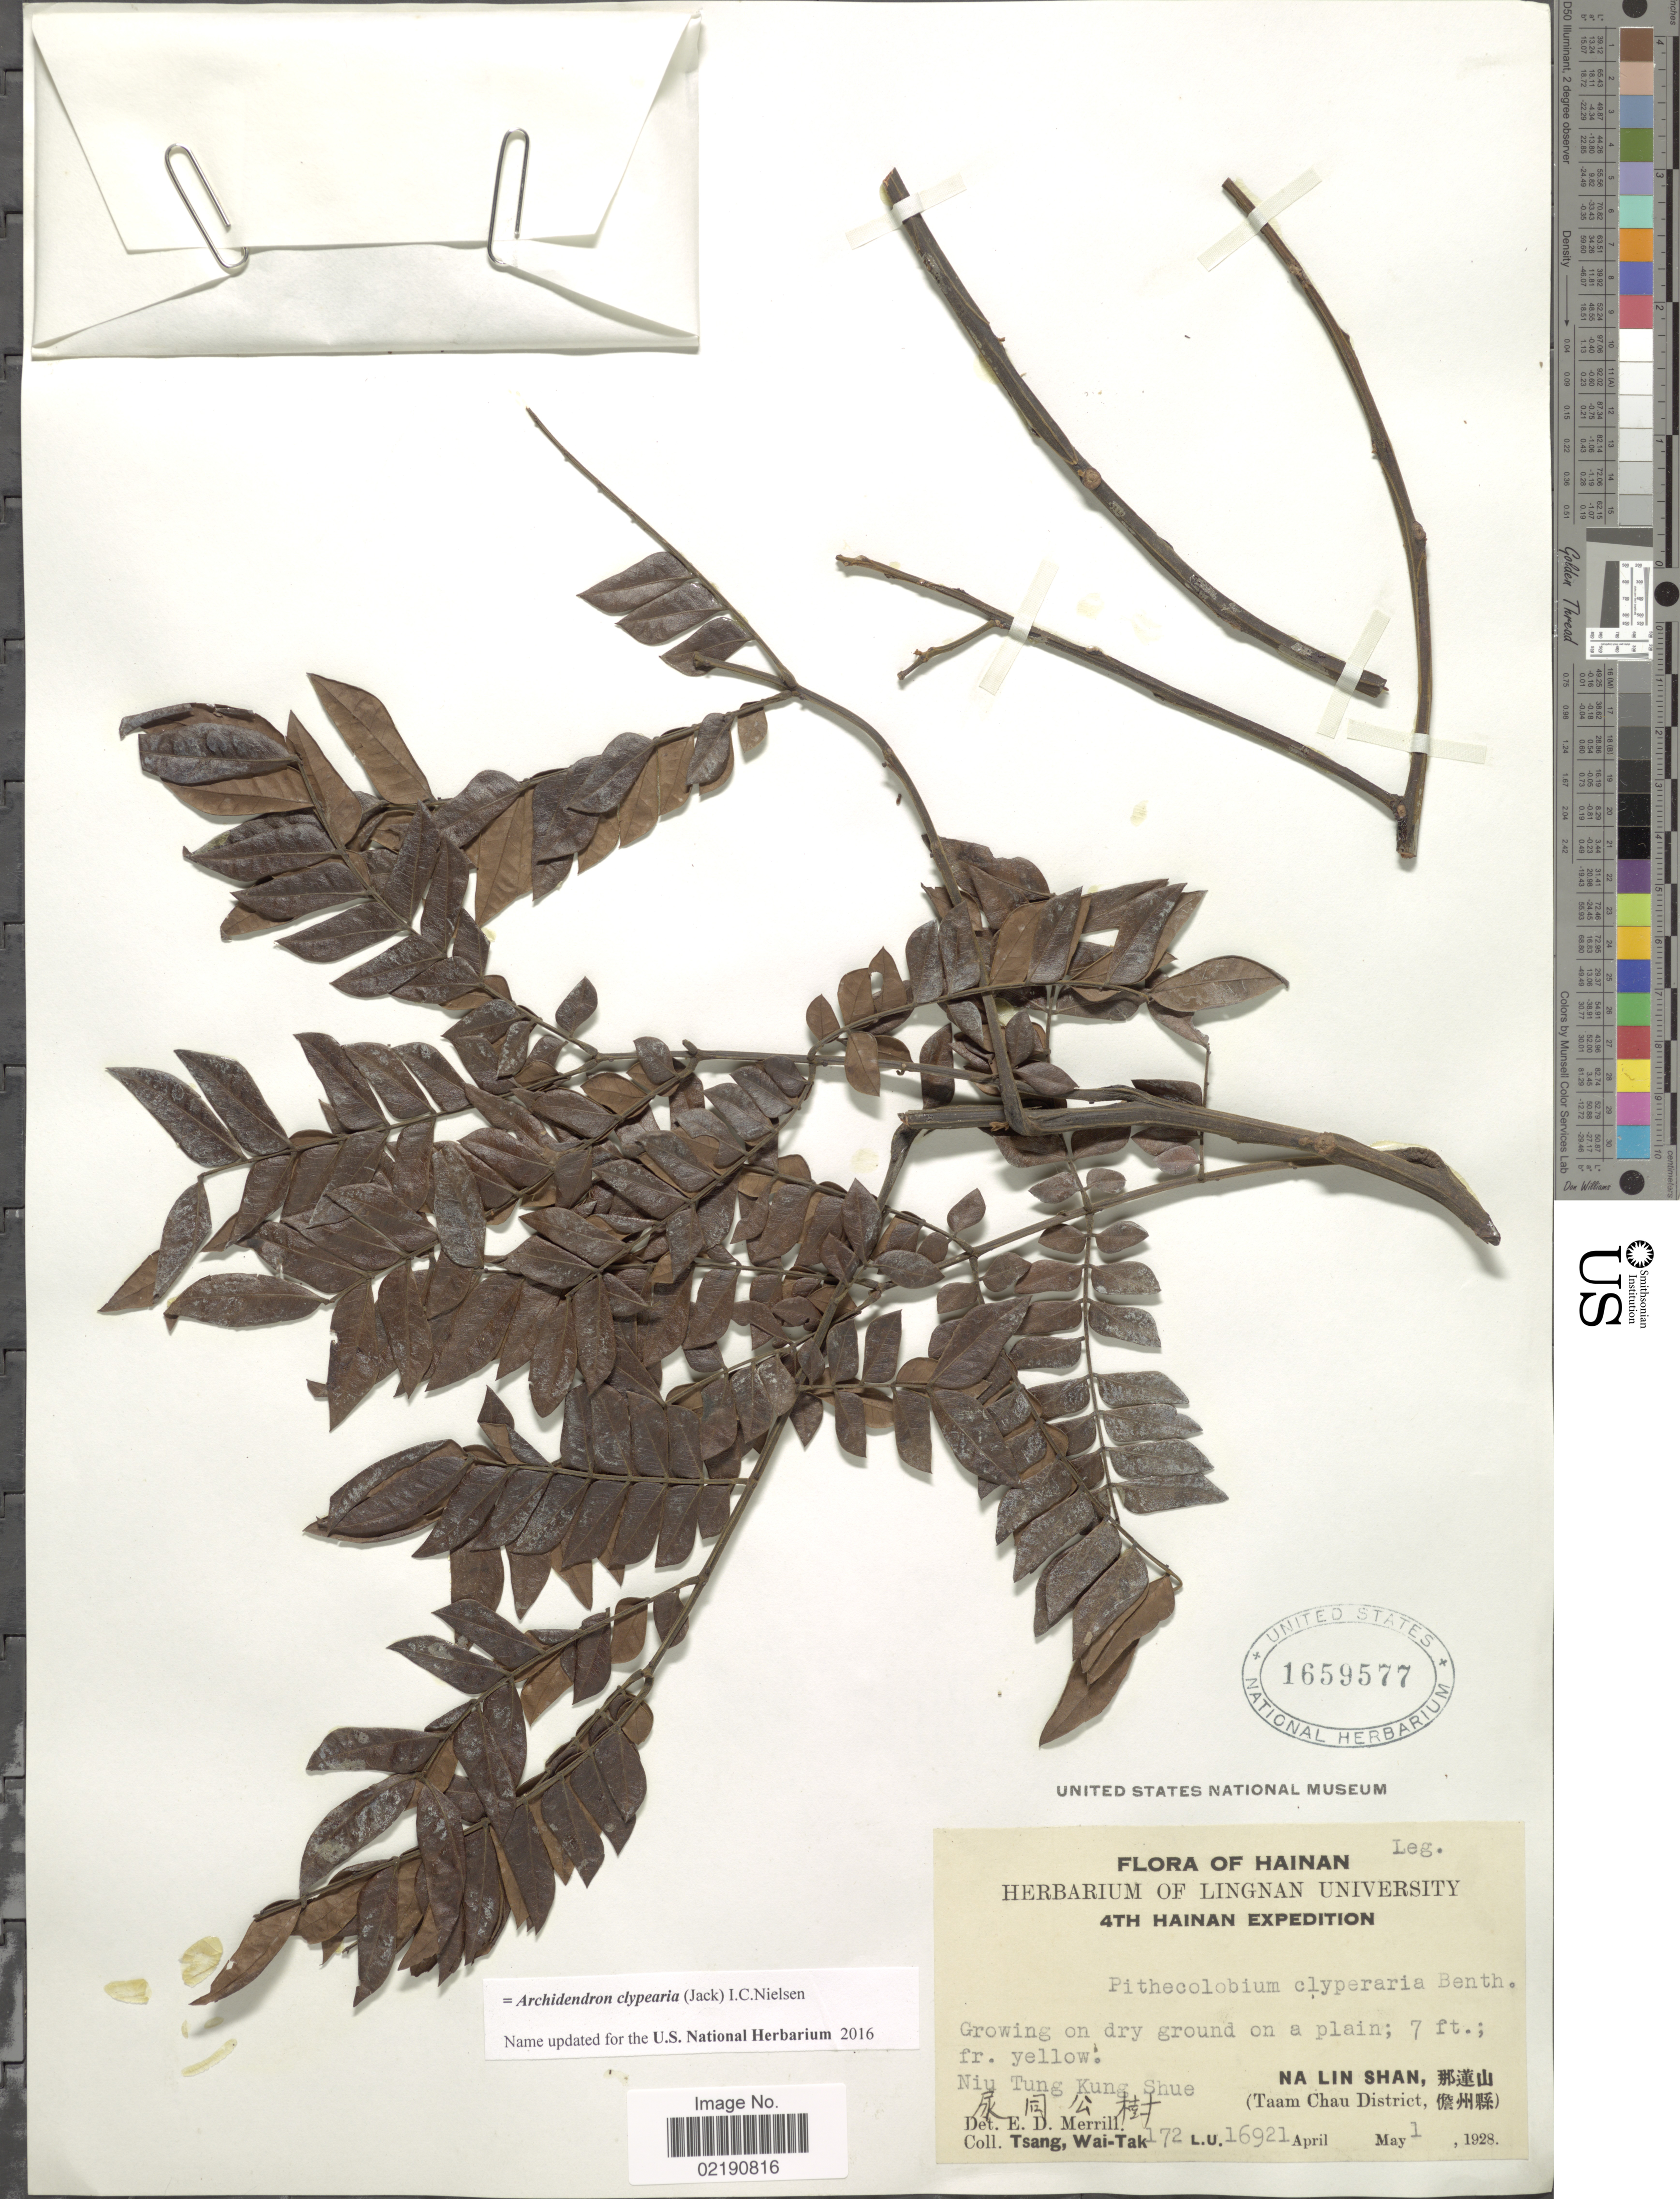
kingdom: Plantae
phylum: Tracheophyta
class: Magnoliopsida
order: Fabales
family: Fabaceae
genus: Archidendron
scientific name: Archidendron clypearia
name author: (Jack) I.C. Nielsen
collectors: W. T. Tsang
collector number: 172/16921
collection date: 1928-05-01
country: China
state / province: Hainan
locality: Growing on dry ground on a plain, Niu Tung Kung Shue, Na Lin Shan (Taam Chau District)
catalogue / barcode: US 1659577